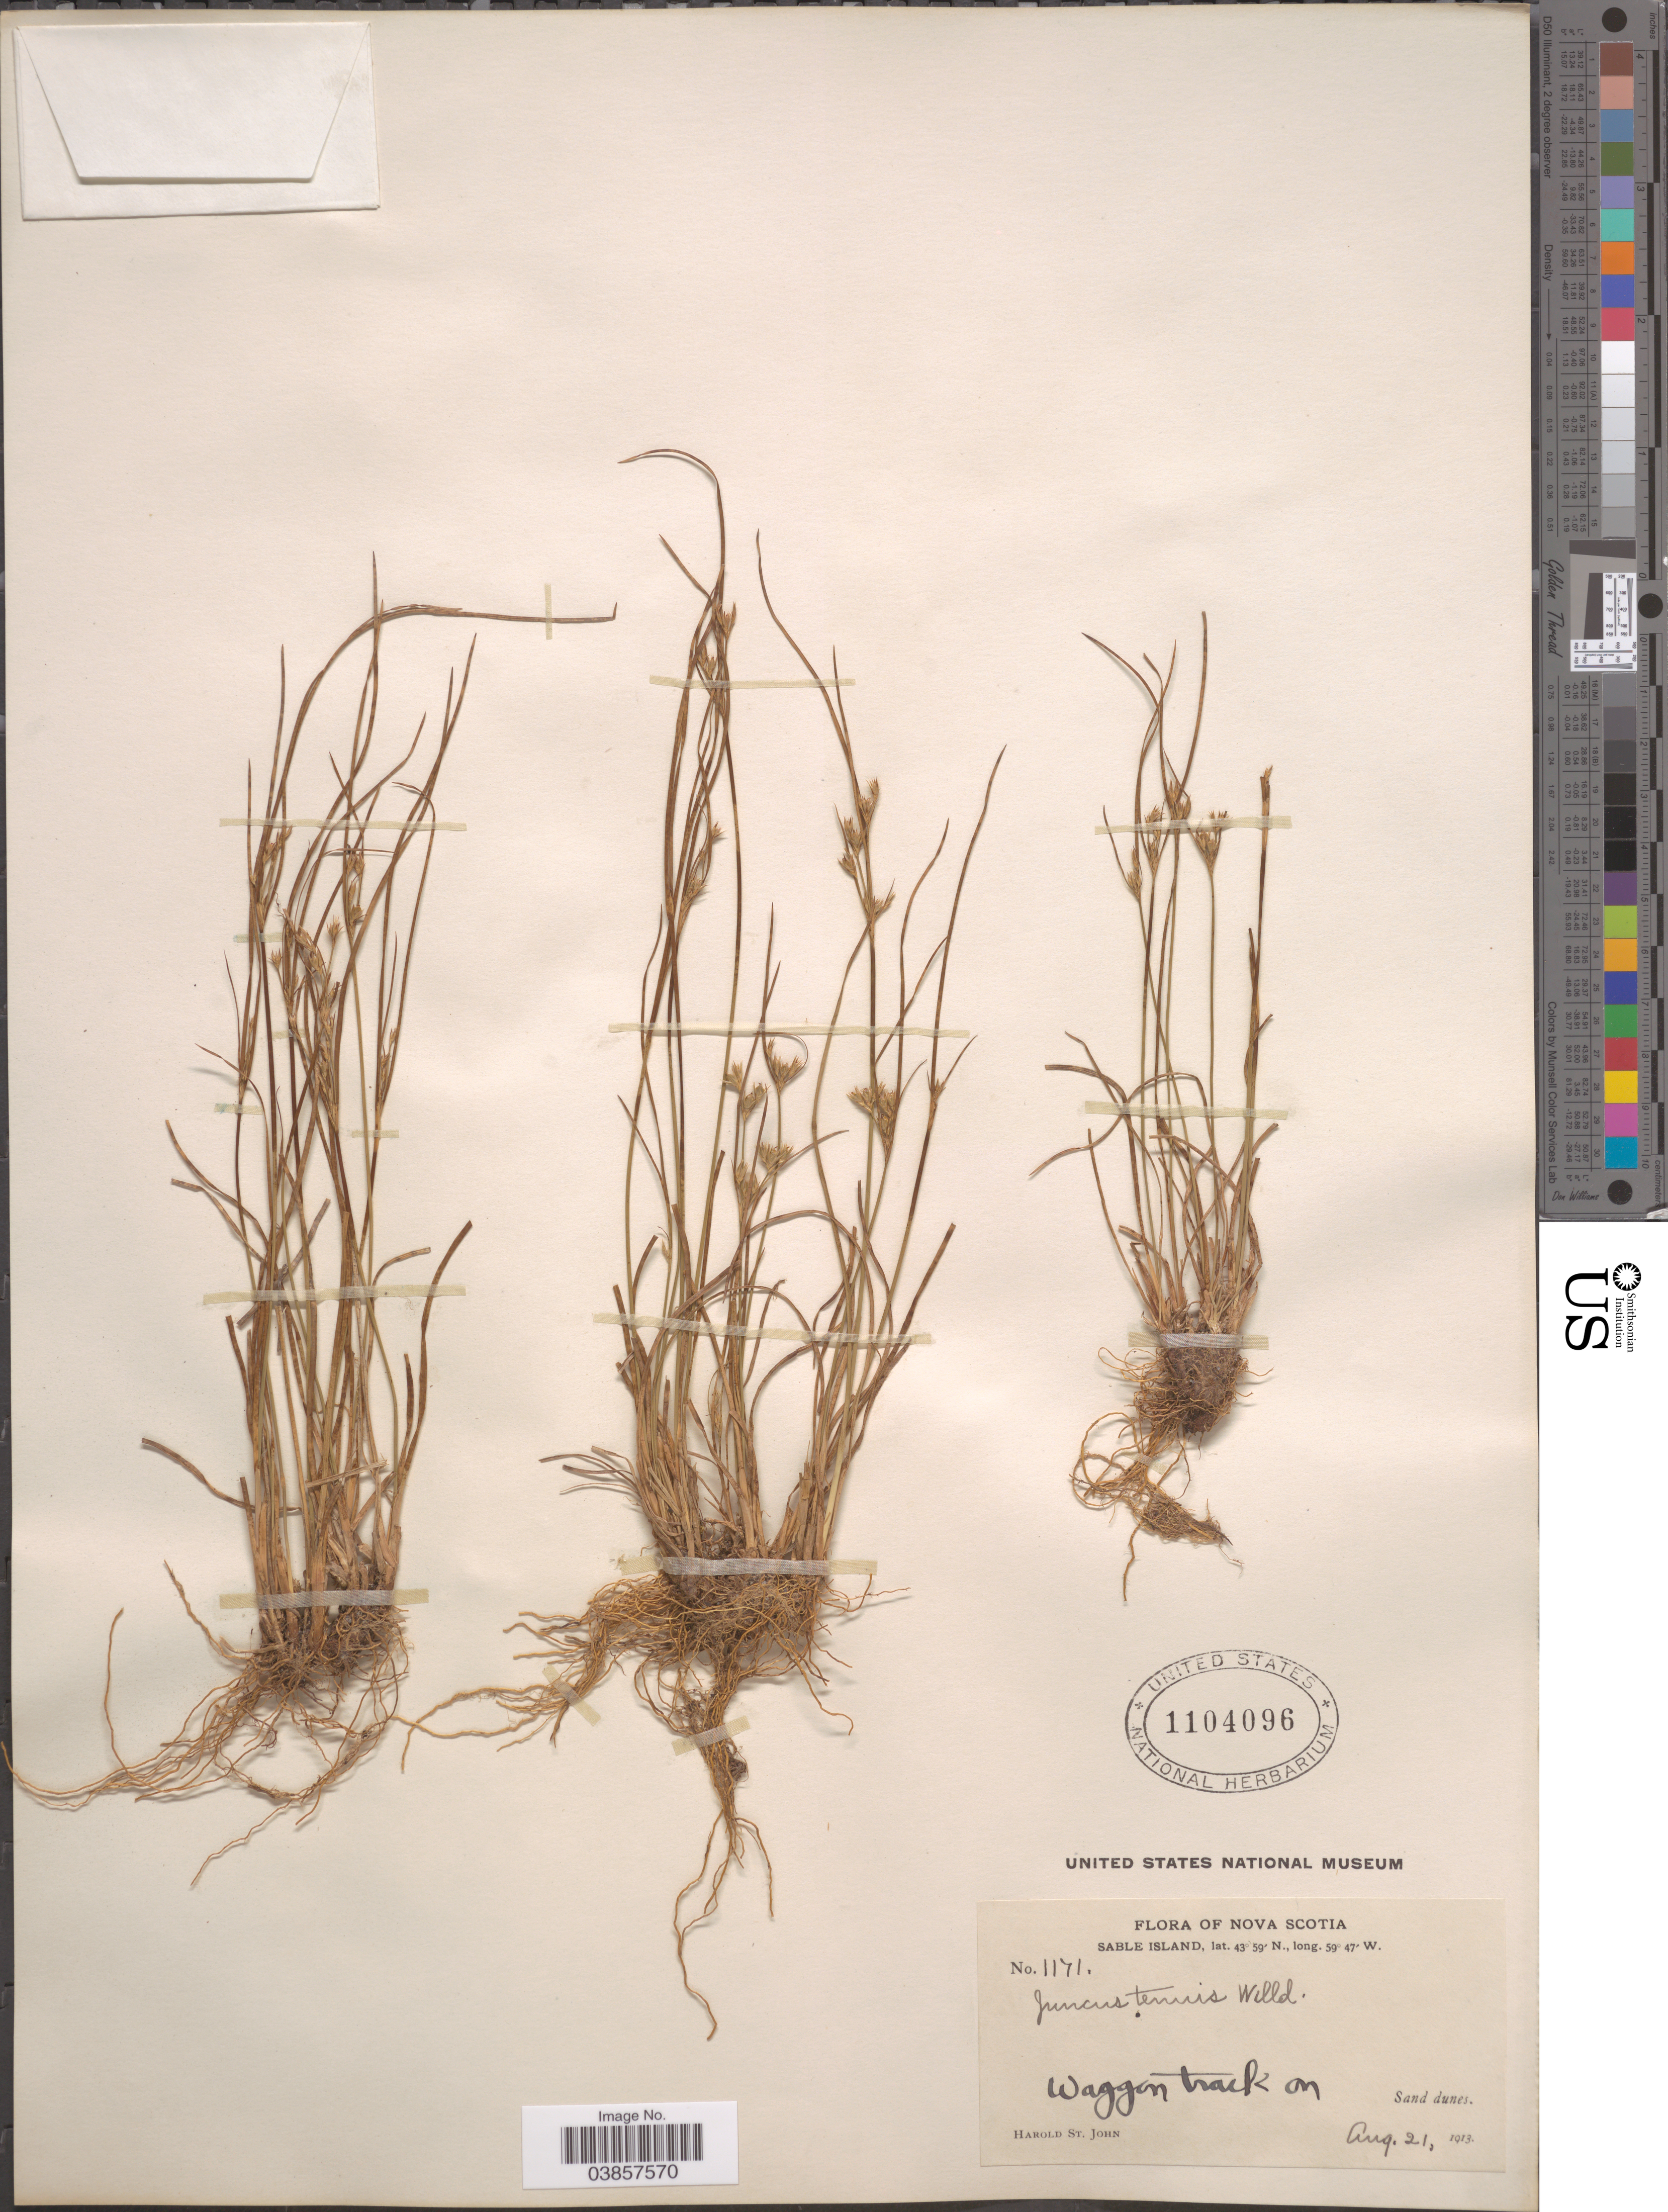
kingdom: Plantae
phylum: Tracheophyta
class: Liliopsida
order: Poales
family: Juncaceae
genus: Juncus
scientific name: Juncus tenuis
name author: Willd.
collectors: H. St. John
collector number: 1171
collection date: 1913-08-21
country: Canada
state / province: Nova Scotia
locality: Sable Island. Waggon track on. Sand dunes.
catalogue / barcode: US 1104096